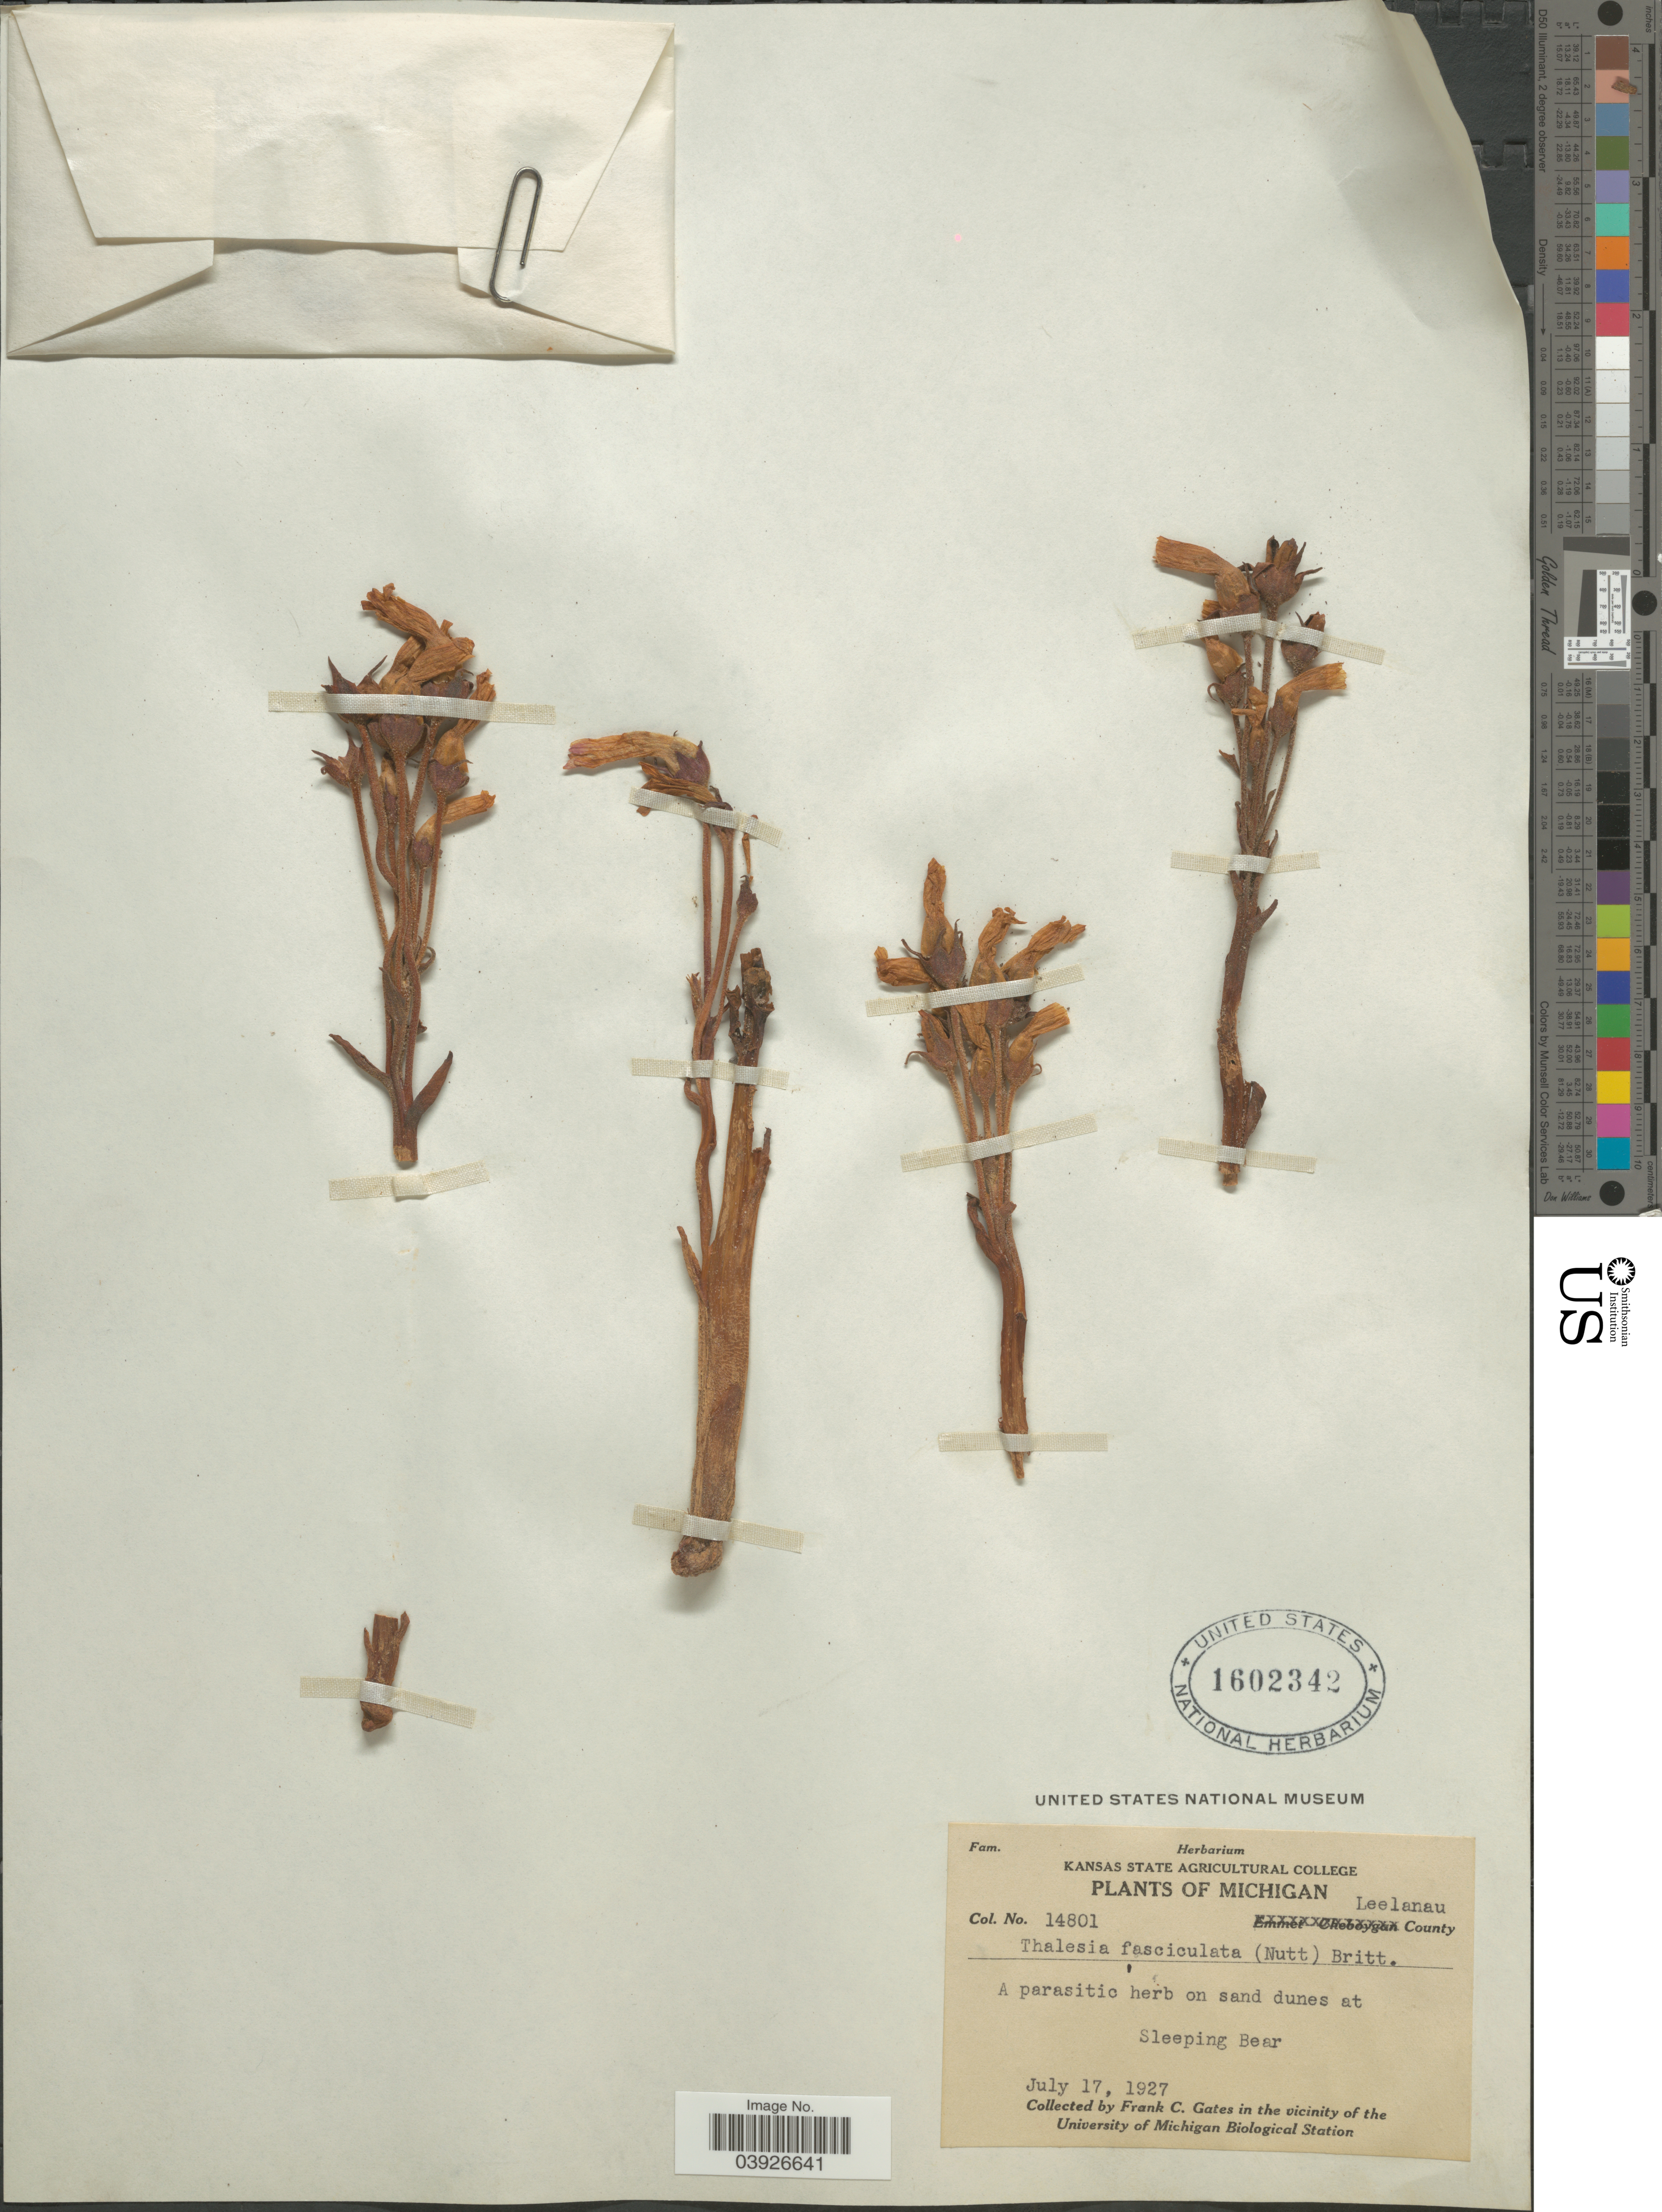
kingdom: Plantae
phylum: Tracheophyta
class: Magnoliopsida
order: Lamiales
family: Orobanchaceae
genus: Aphyllon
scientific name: Aphyllon fasciculatum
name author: (Nutt.) Torr. & A. Gray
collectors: F. C. Gates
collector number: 14801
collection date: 1927-07-17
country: United States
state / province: Michigan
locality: Leelanau County. Sleeping Bear.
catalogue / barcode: US 1602342